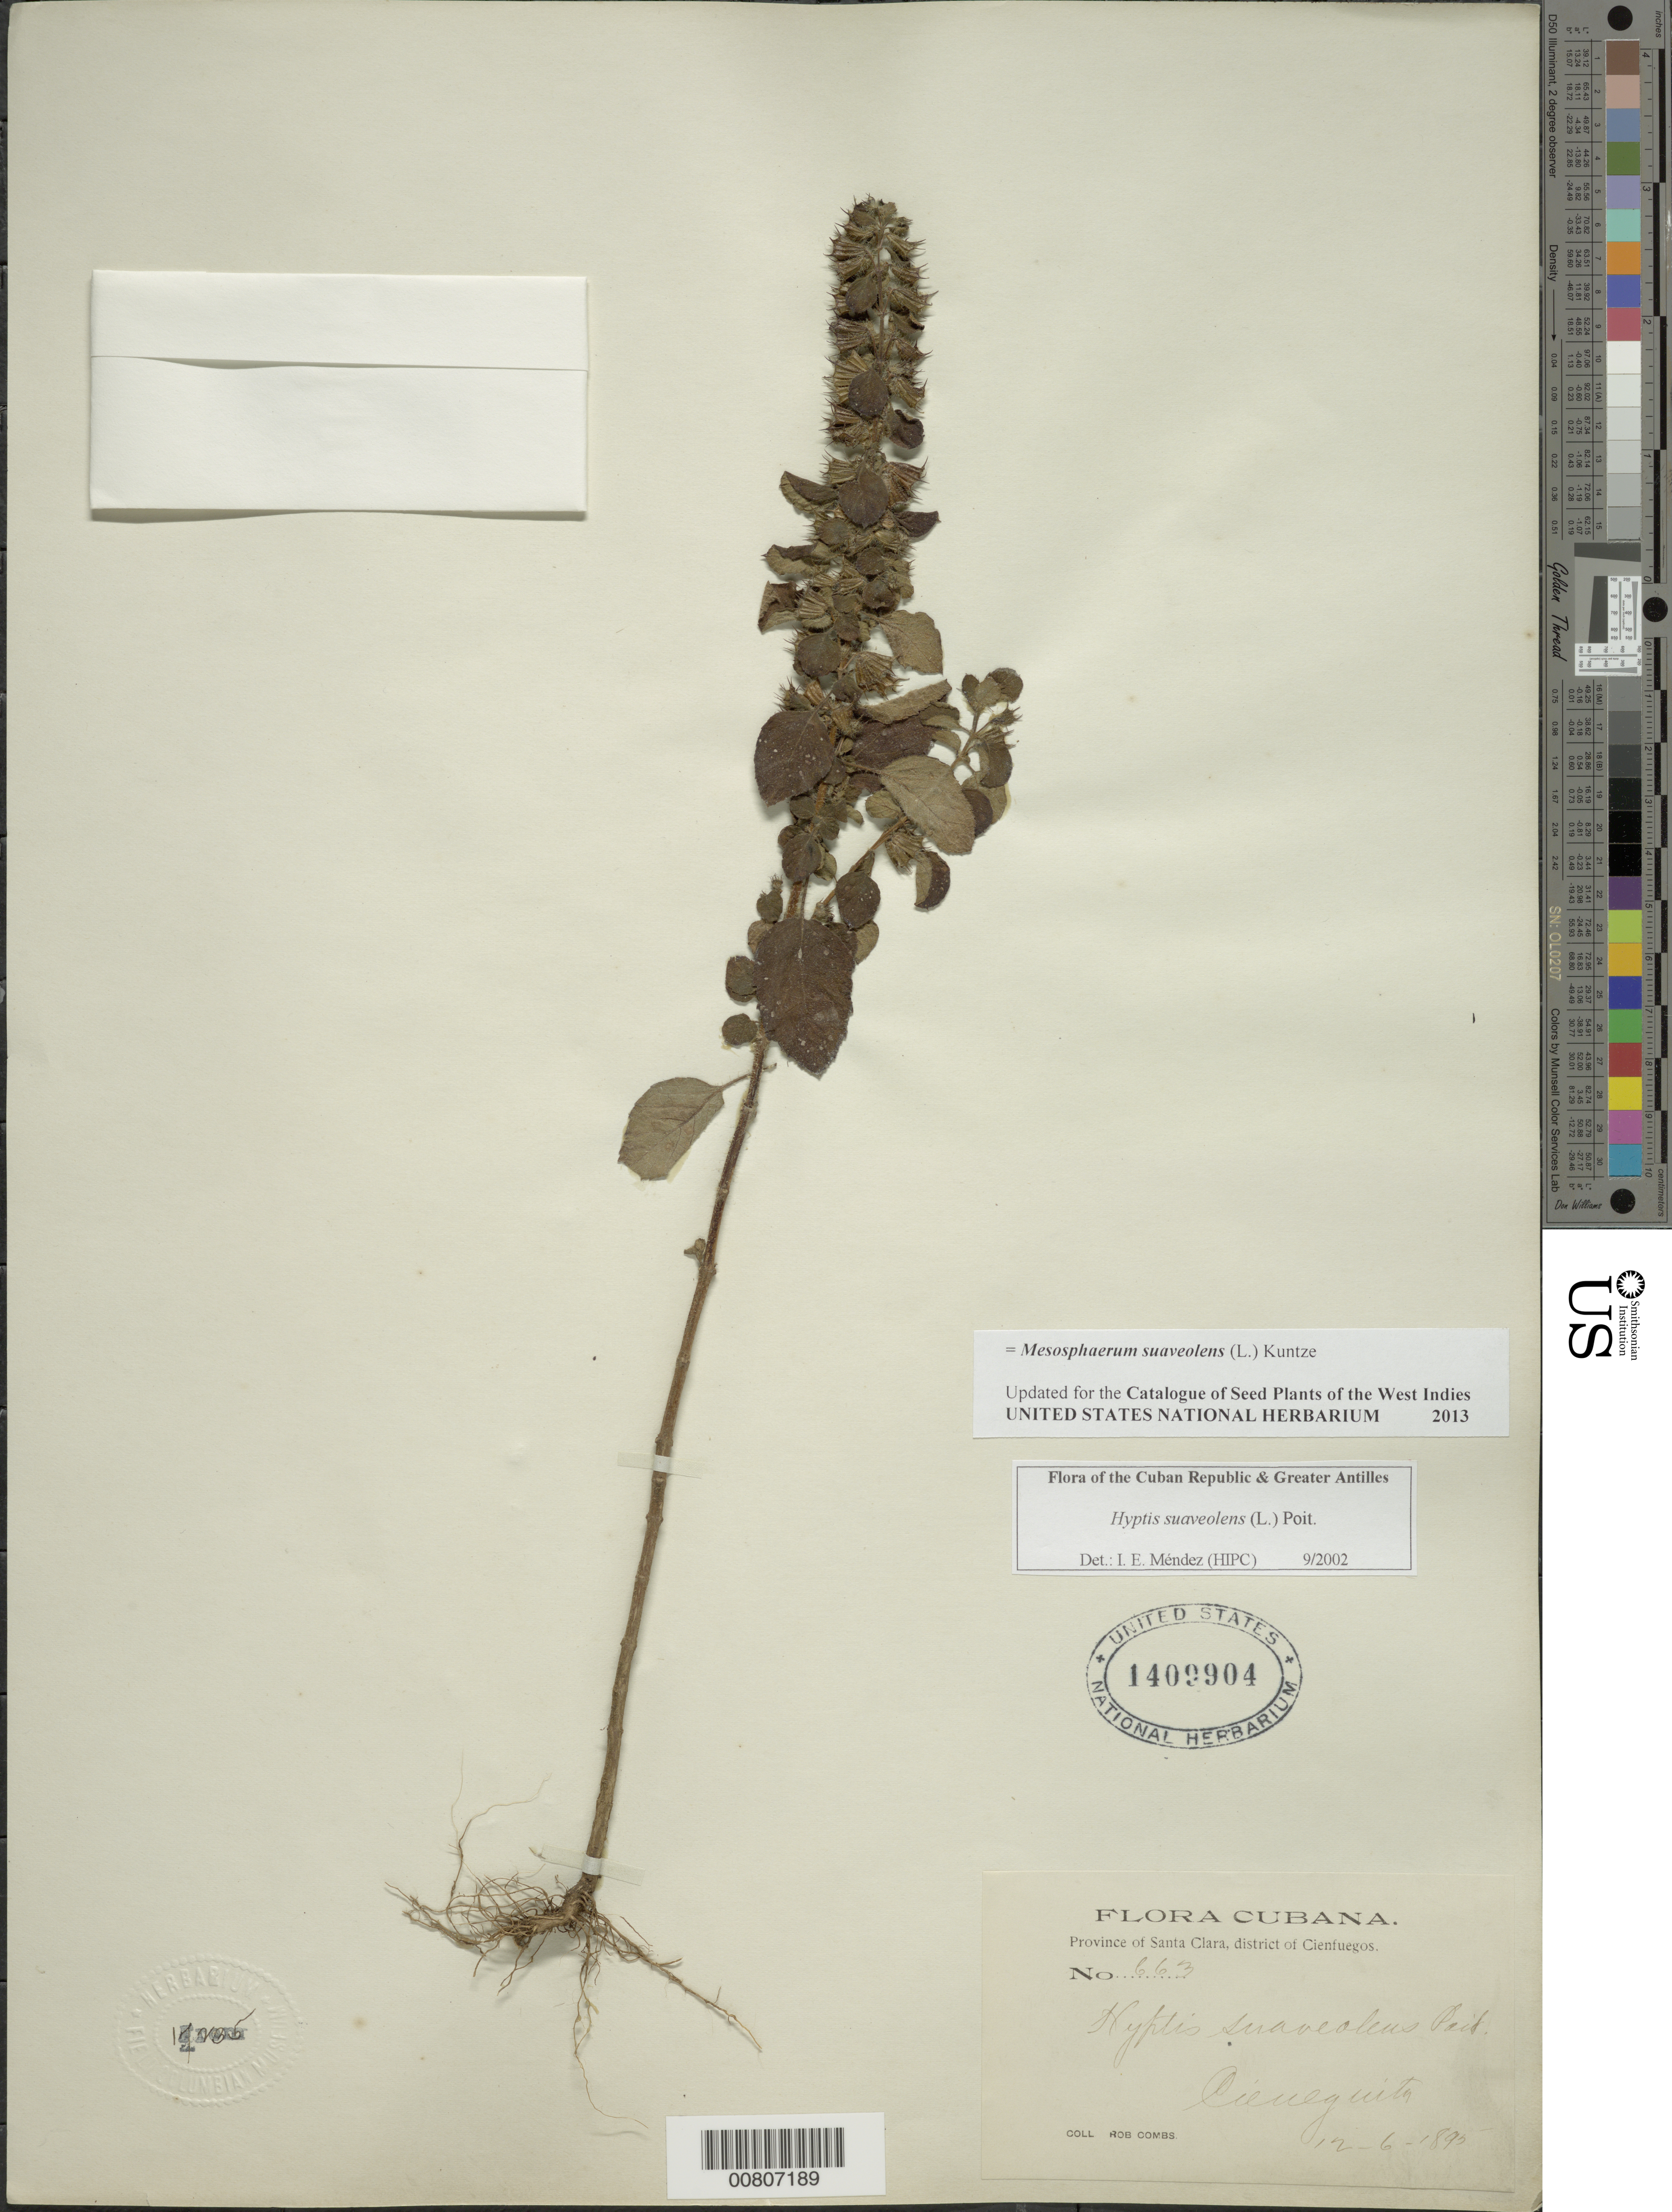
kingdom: Plantae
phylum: Tracheophyta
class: Magnoliopsida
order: Lamiales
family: Lamiaceae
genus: Hyptis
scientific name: Hyptis suaveolens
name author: (L.) Poit.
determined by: Méndez, Isidro E., (HIPC)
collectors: R. Combs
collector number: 663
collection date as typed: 12 Jun 1895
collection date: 1895-06-12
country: Cuba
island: Cuba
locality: Prov Santa Clara, Dist Cienfuegos; Cieneguita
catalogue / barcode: US 1409904